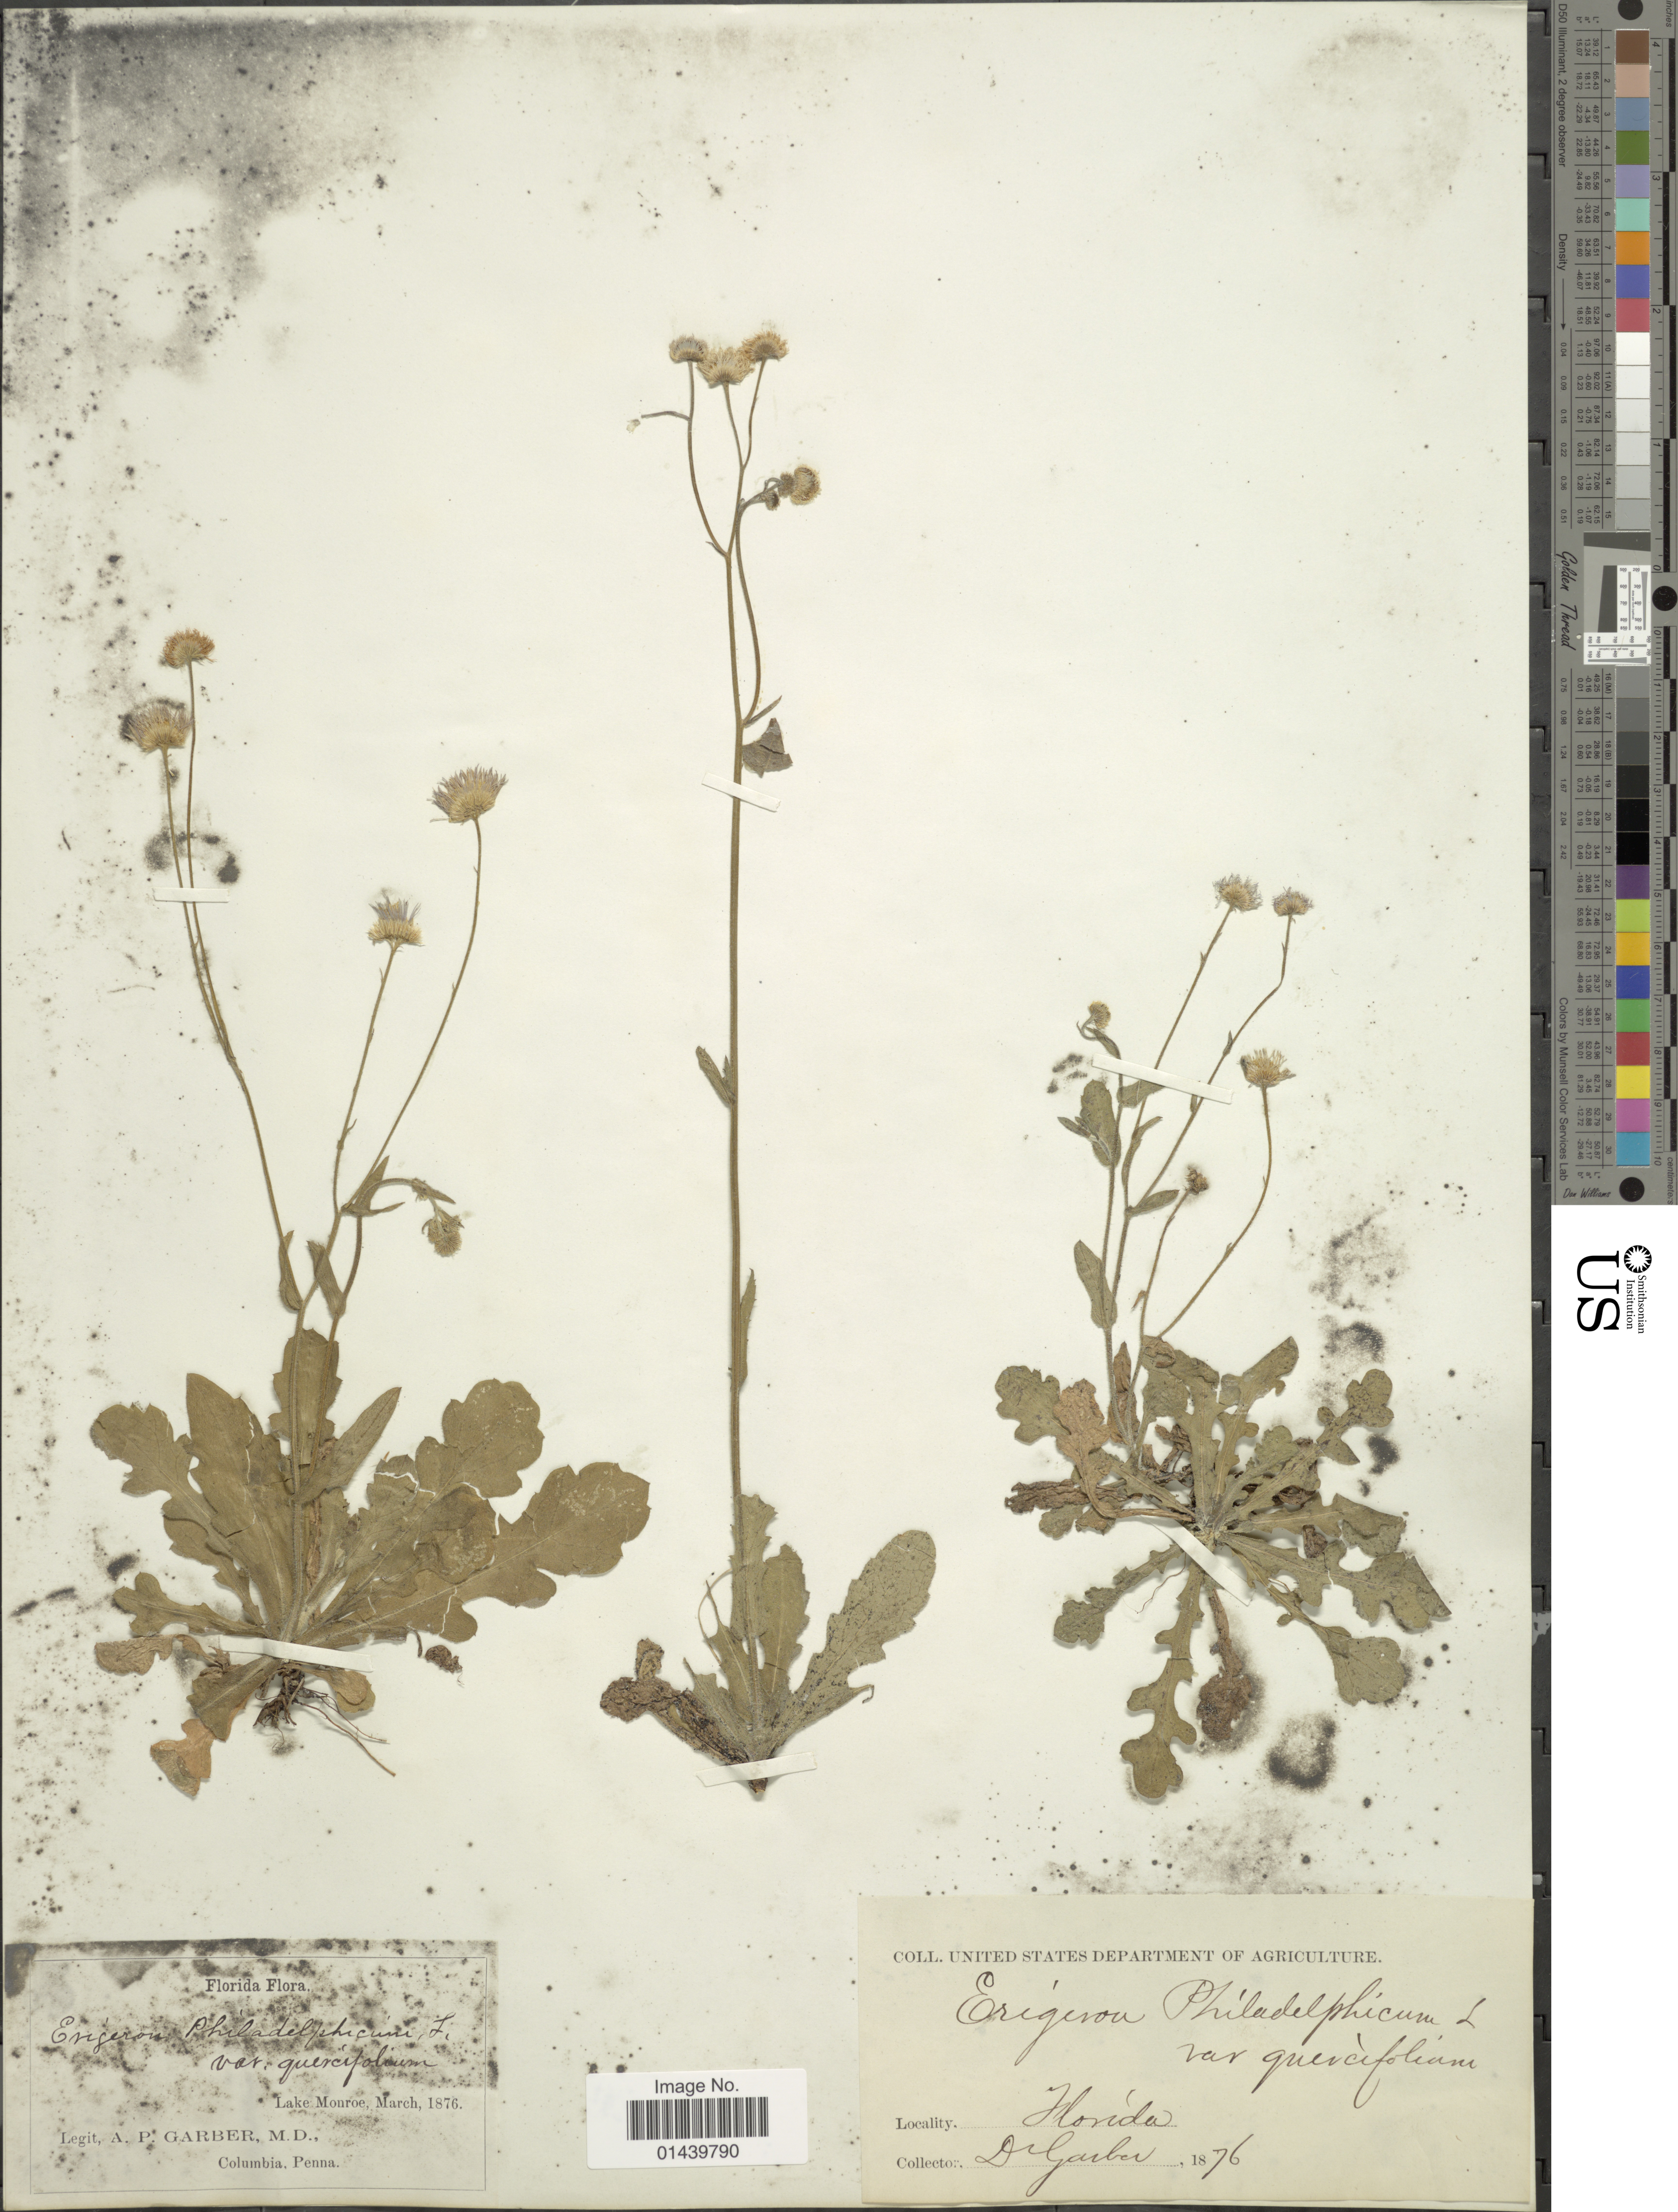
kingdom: Plantae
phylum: Tracheophyta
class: Magnoliopsida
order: Asterales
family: Asteraceae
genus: Erigeron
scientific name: Erigeron quercifolius Lam.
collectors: A. P. Garber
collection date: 1876-03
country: United States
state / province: Florida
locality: Lake Monroe.